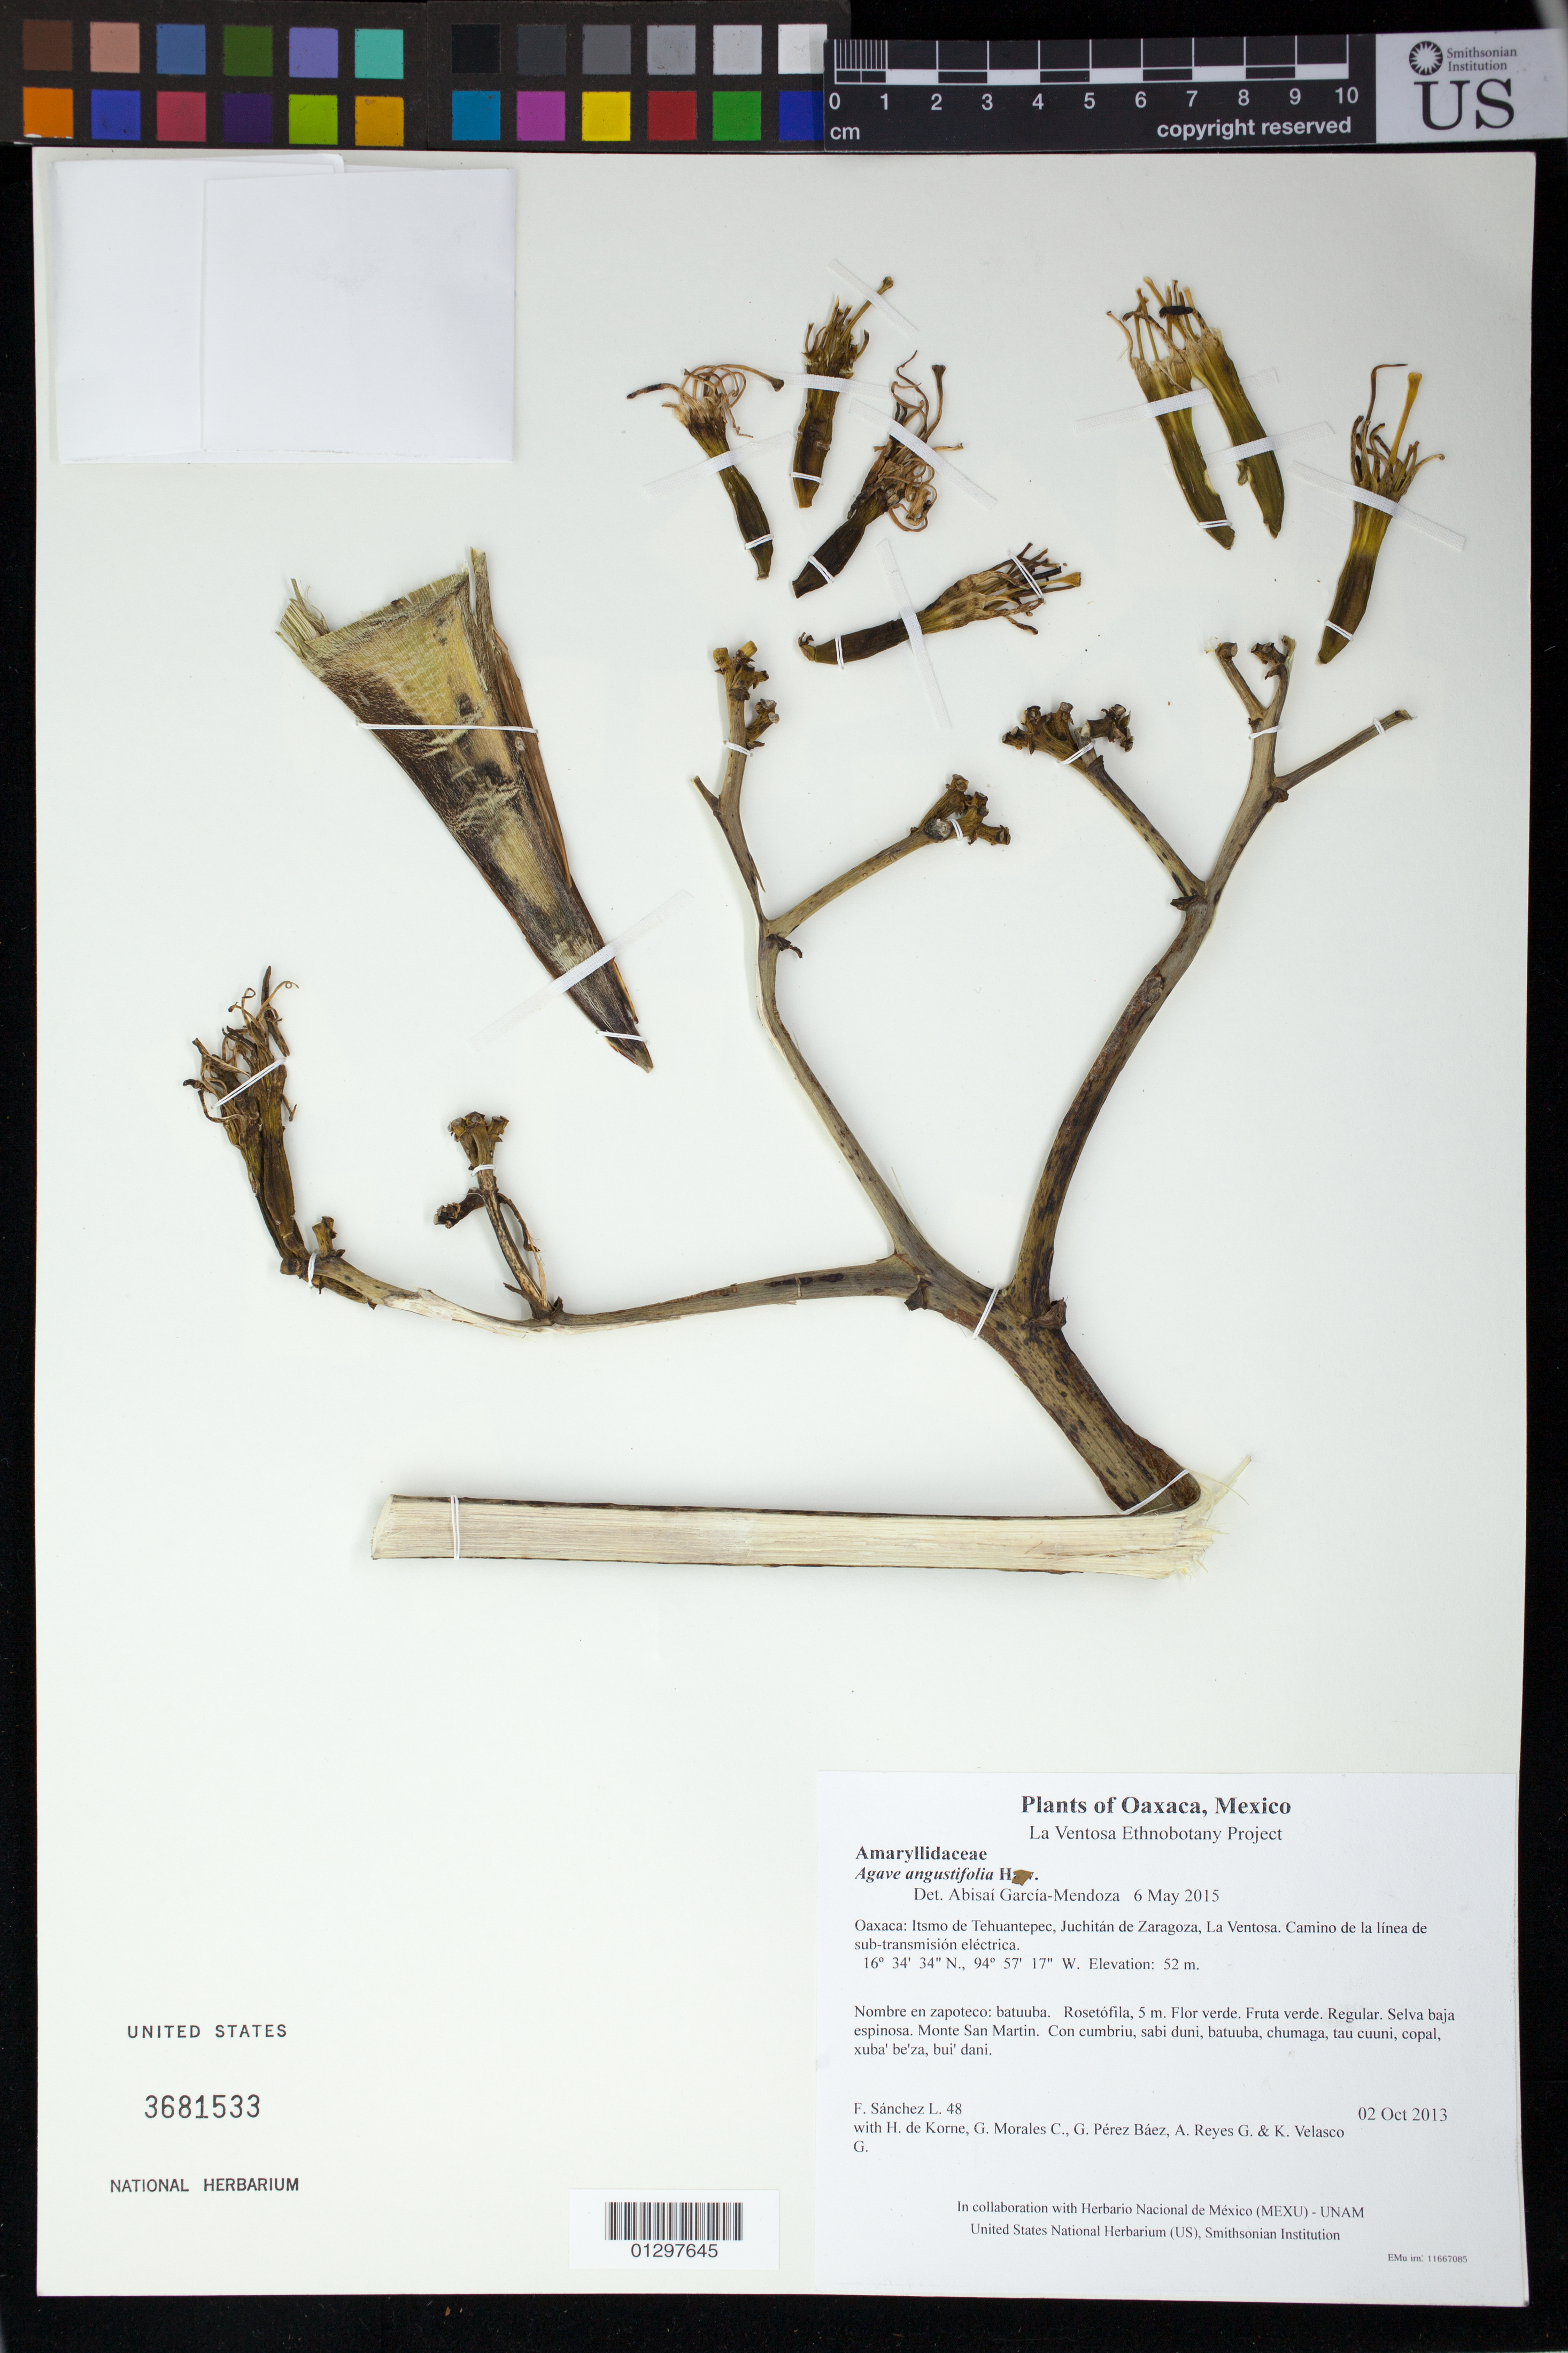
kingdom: Plantae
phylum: Tracheophyta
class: Liliopsida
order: Asparagales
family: Asparagaceae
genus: Agave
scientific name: Agave angustifolia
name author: Haw.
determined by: García-Mendoza, A.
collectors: F. Sánchez L., H. de Korne, G. Morales C., G. Pérez Báez, A. Reyes G. & K. Velasco G.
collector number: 48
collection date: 2013-10-02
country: Mexico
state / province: Oaxaca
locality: Itsmo de Tehuantepec, Juchitán de Zaragoza, La Ventosa. Camino de la línea de sub-transmisión eléctrica.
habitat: Selva baja espinosa. Monte San Martin.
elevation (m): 52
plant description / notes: MEXU, US; Batuuba'. 5 m. Guie' naga'. Cuaananaxhi naga'. Nuu.; maguey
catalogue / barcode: US 3681533